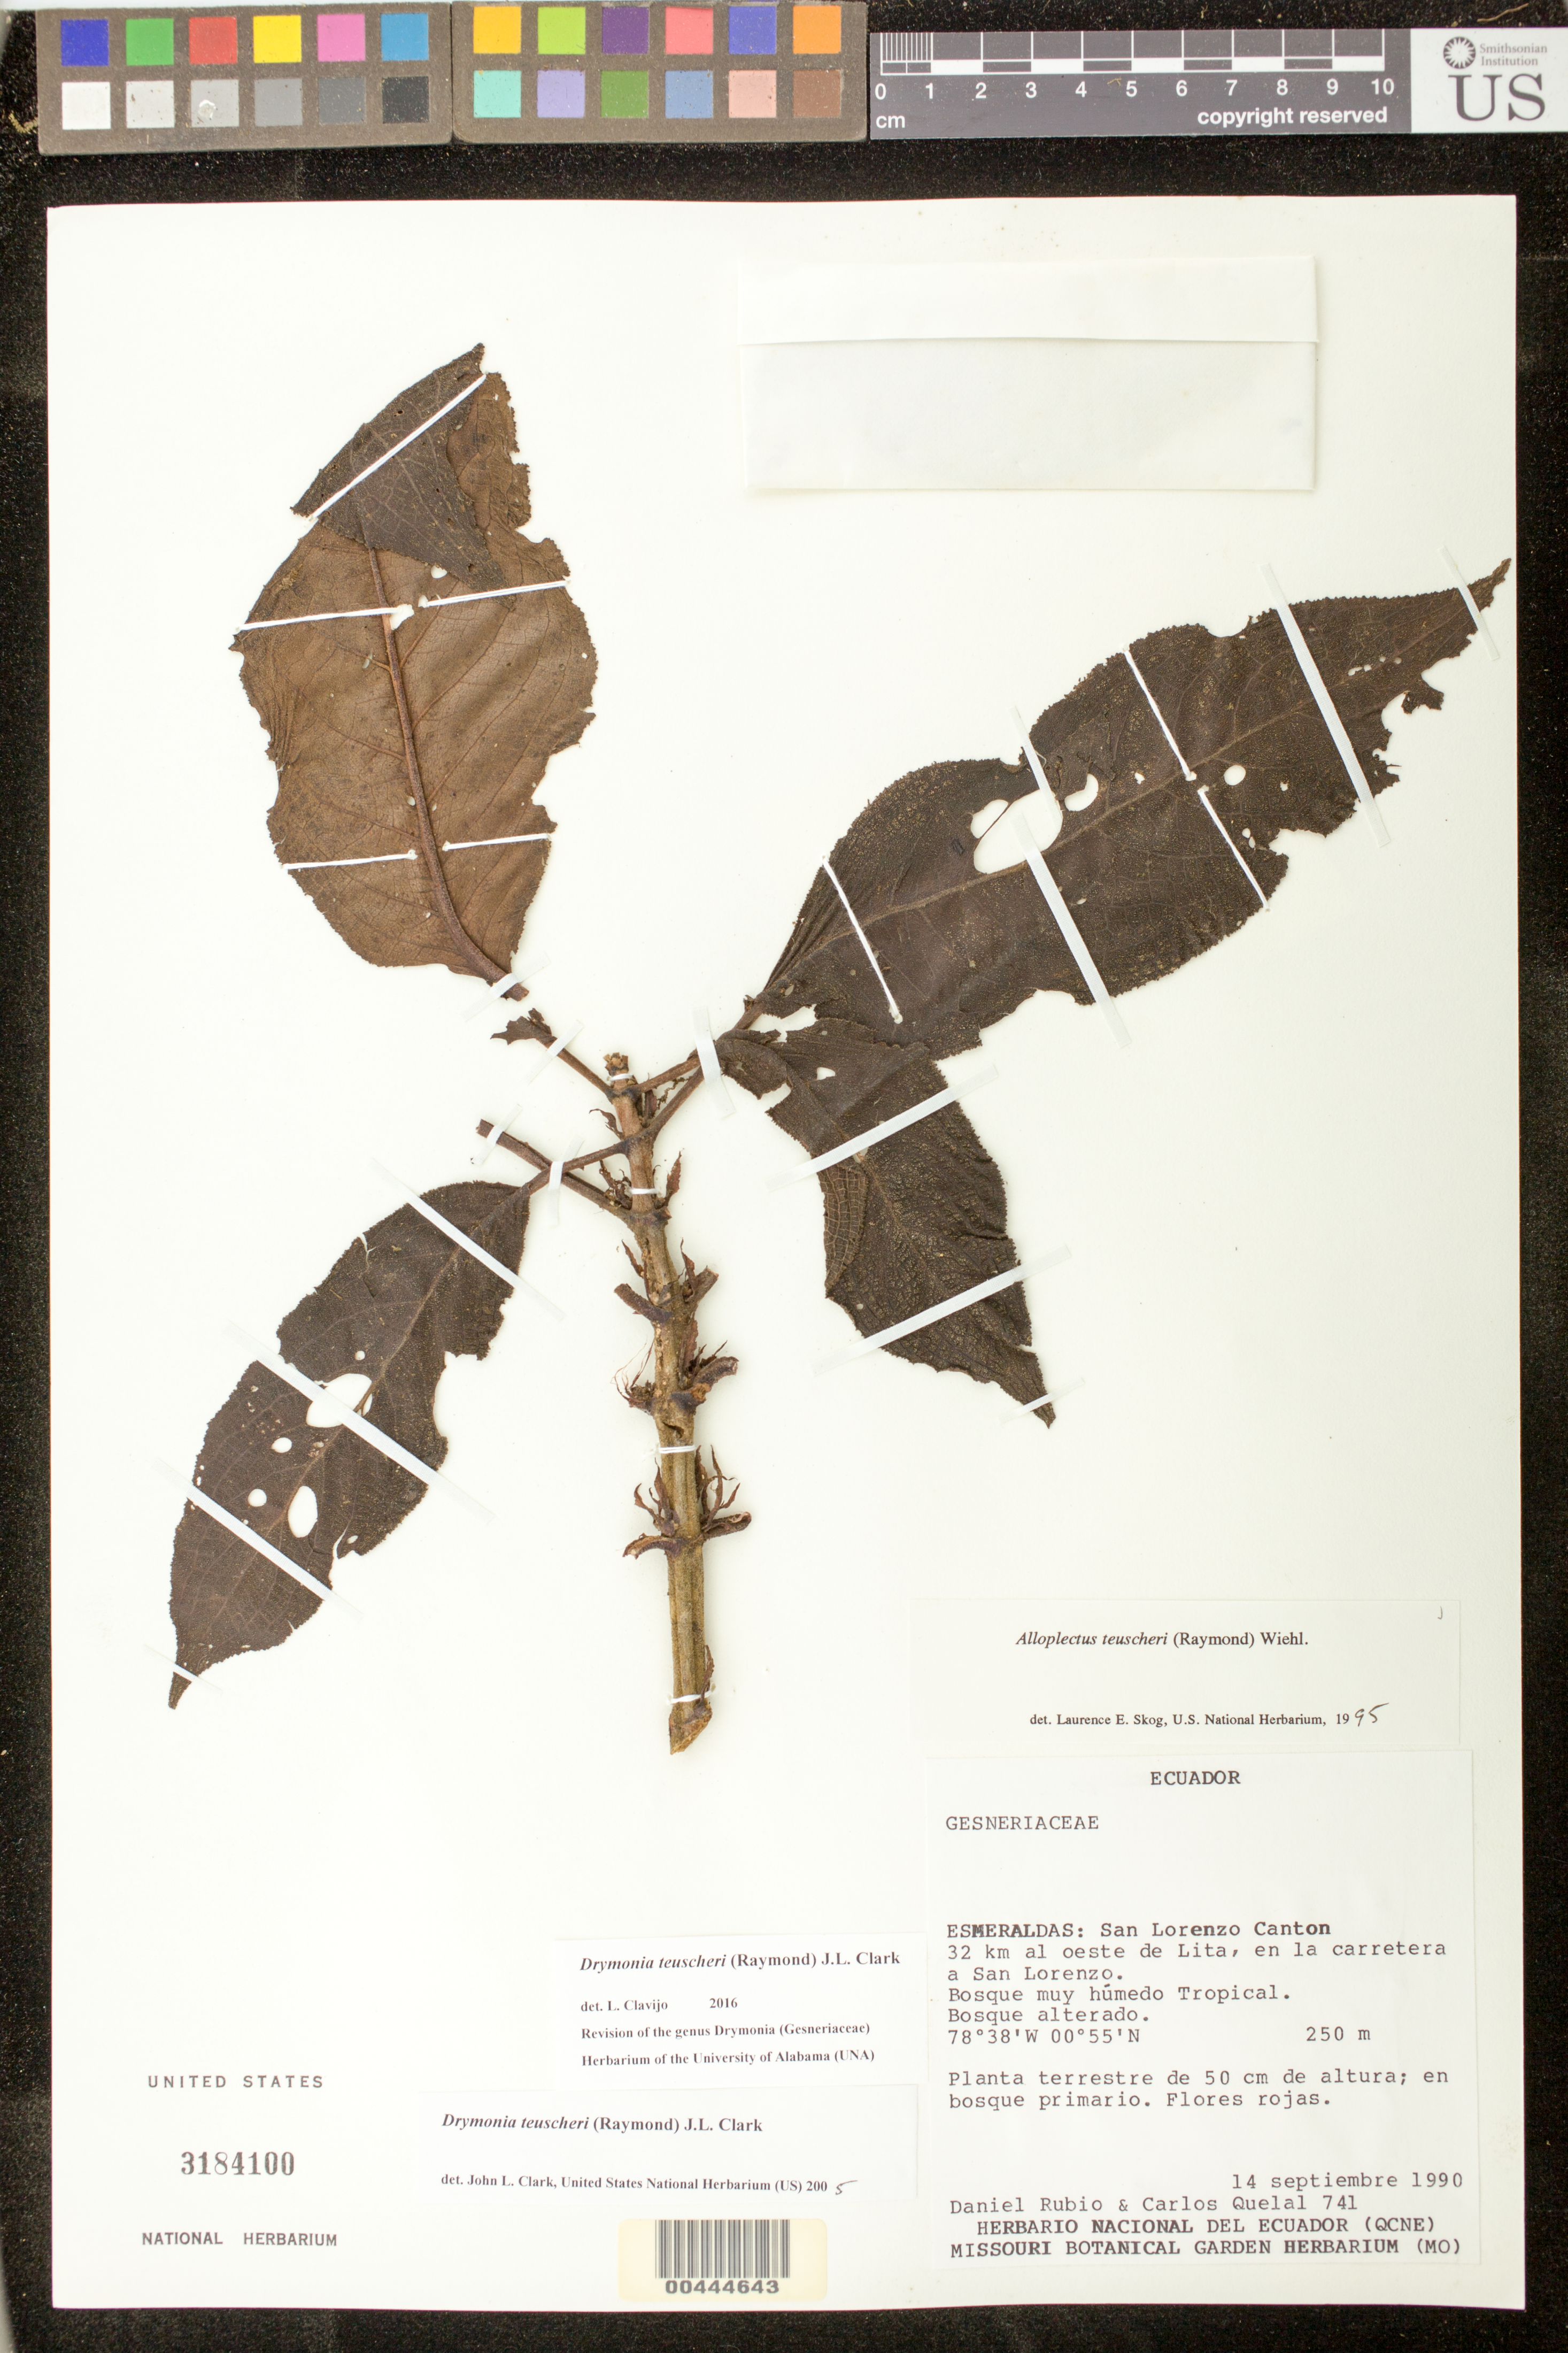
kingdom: Plantae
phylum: Tracheophyta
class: Magnoliopsida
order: Lamiales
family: Gesneriaceae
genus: Drymonia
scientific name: Drymonia teuscheri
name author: (Raymond) J.L. Clark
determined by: Clark, J. L., (SEL), The Marie Selby Botanical Garden (UNITED STATES)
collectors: D. Rubio & C. Quelal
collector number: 741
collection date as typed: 14 Sep 1990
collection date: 1990-09-14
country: Ecuador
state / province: Esmeraldas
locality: San Lorenzo Canton. 32 km al oeste de Lita, en la carretera a San Lorenzo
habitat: Bosque muy húmedo Tropical; bosque primario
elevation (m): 250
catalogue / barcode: US 3184100